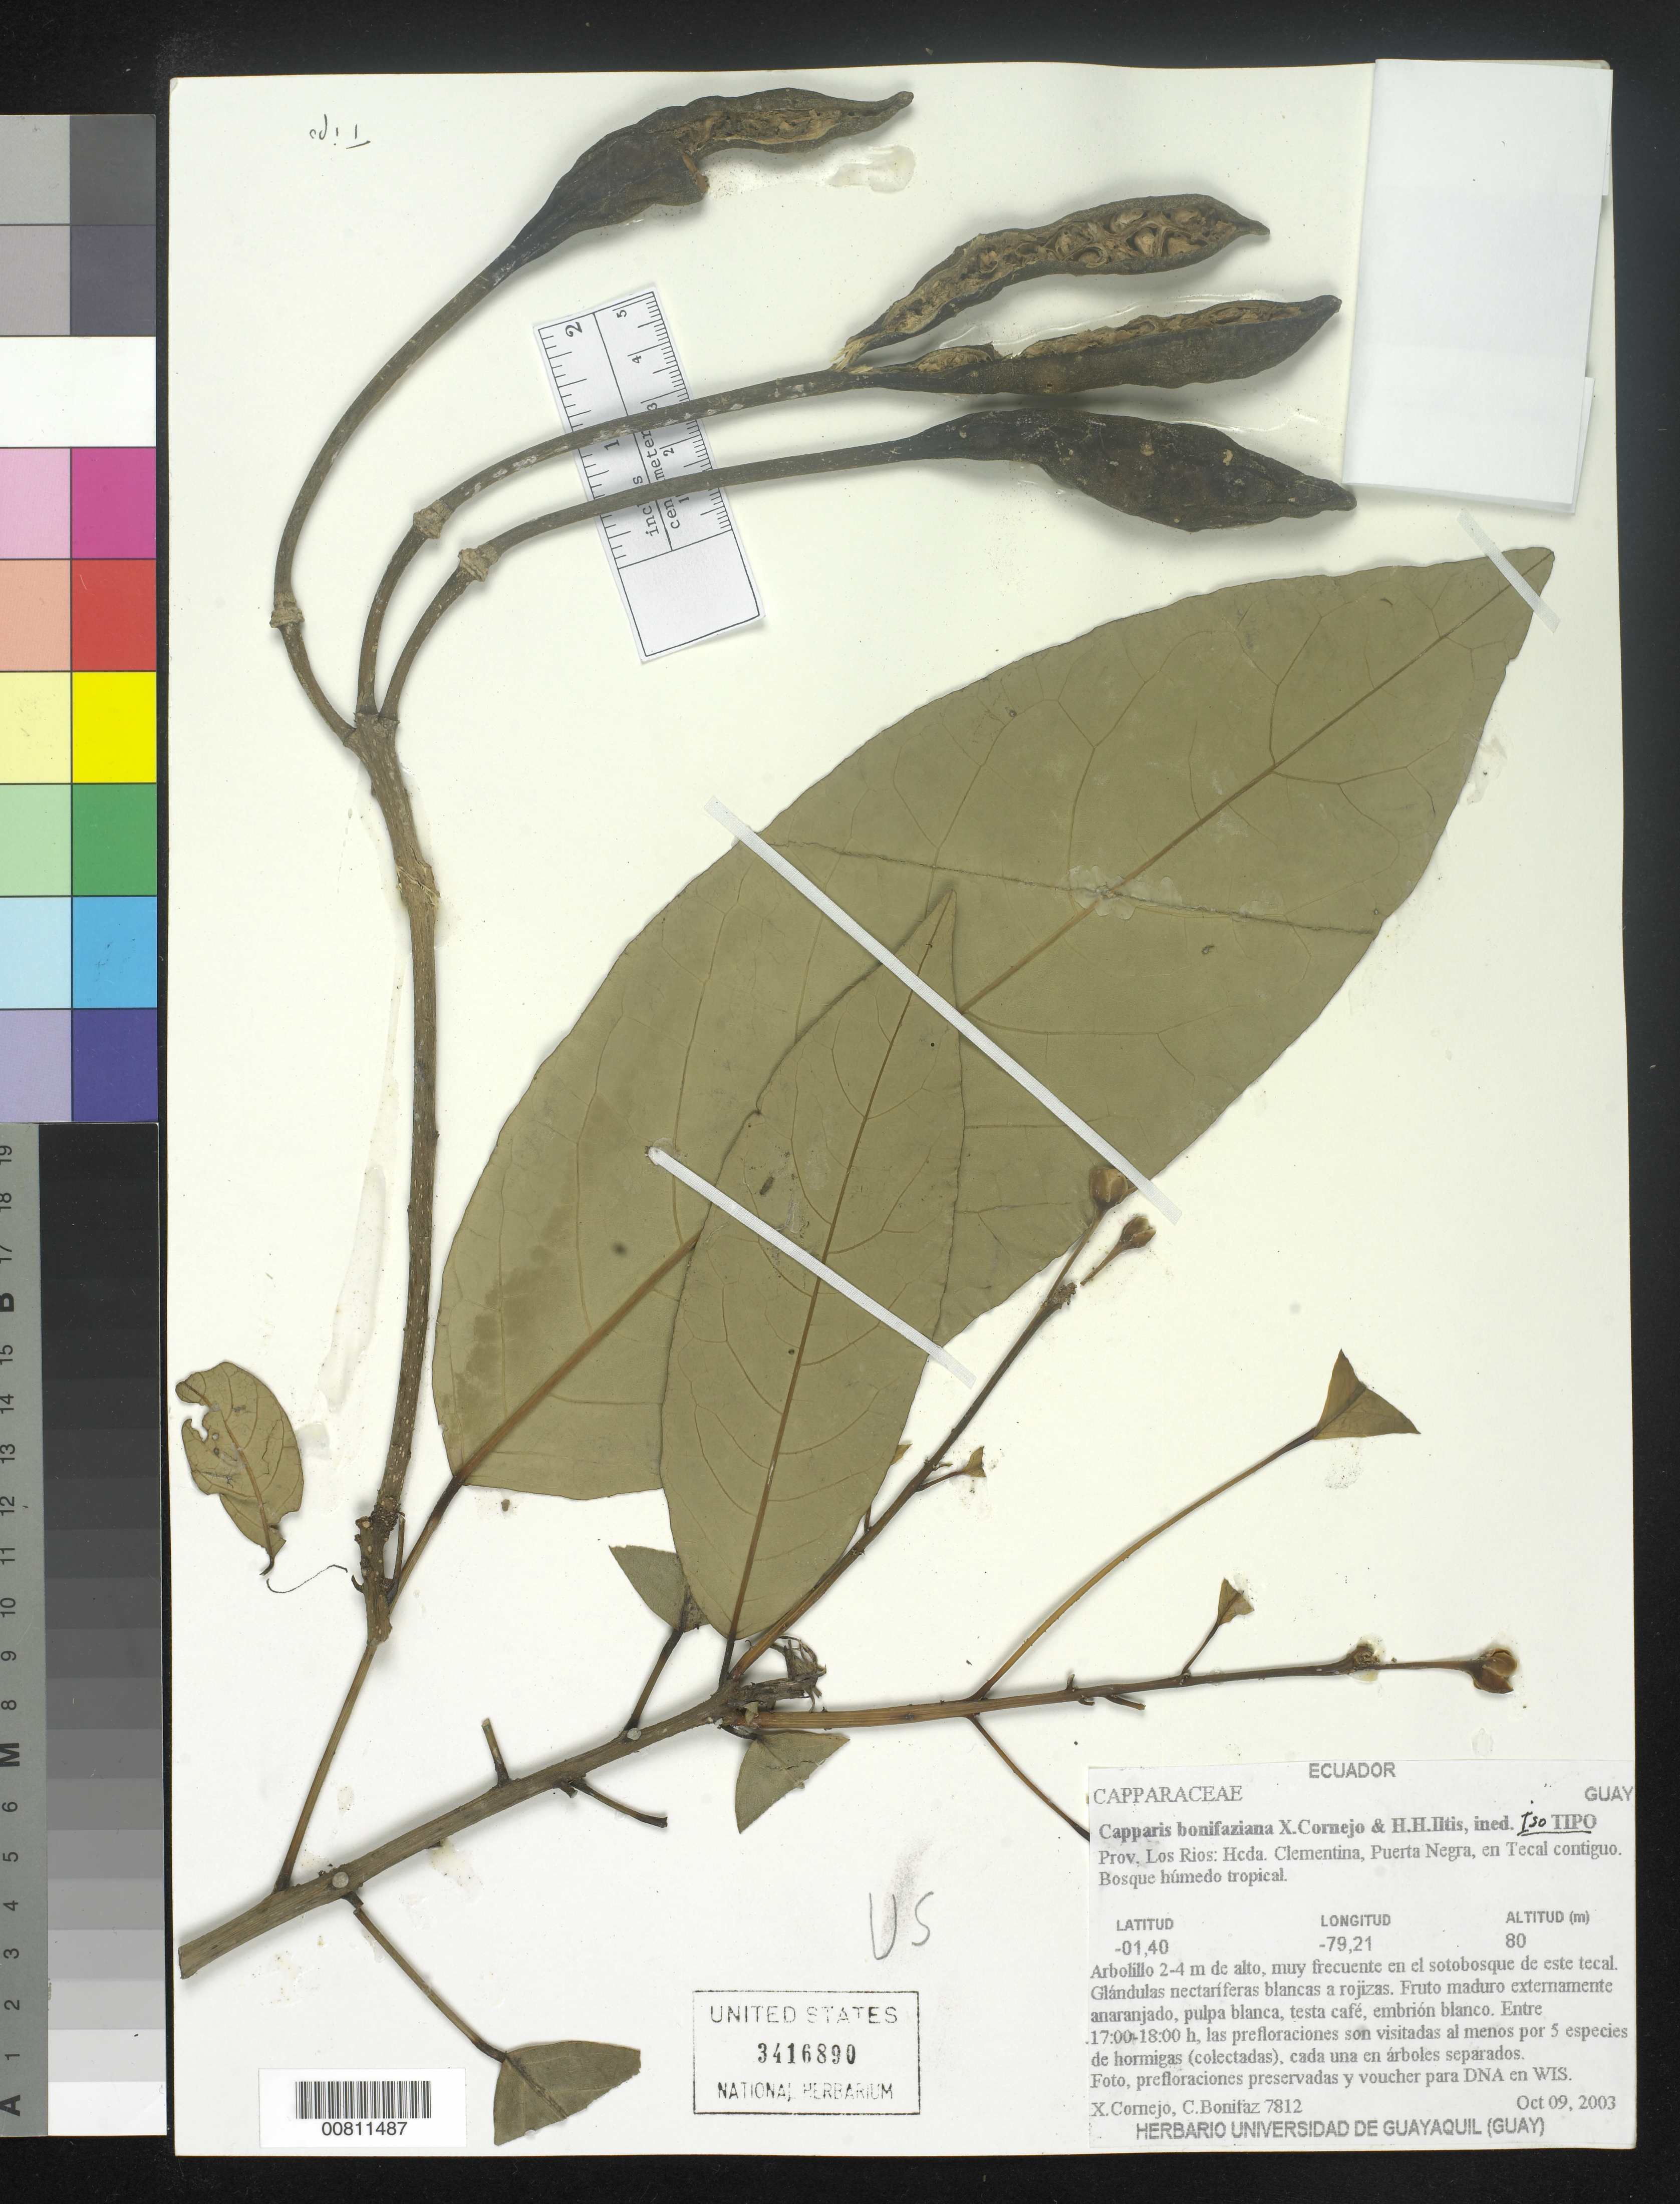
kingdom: Plantae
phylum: Tracheophyta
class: Magnoliopsida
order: Brassicales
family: Capparaceae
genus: Capparis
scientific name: Capparis bonifaziana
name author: Cornejo & Iltis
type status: Isotype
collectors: X. F. Cornejo & C. Bonifaz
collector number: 7812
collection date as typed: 09 Oct 2003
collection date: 2003-10-09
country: Ecuador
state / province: Los Ríos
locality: Prov. Los Rios: hcda. Clementina, Puerto Negra, en Tecal contiguo.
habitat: Bosque húmedo tropical.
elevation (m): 80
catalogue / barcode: US 3416890